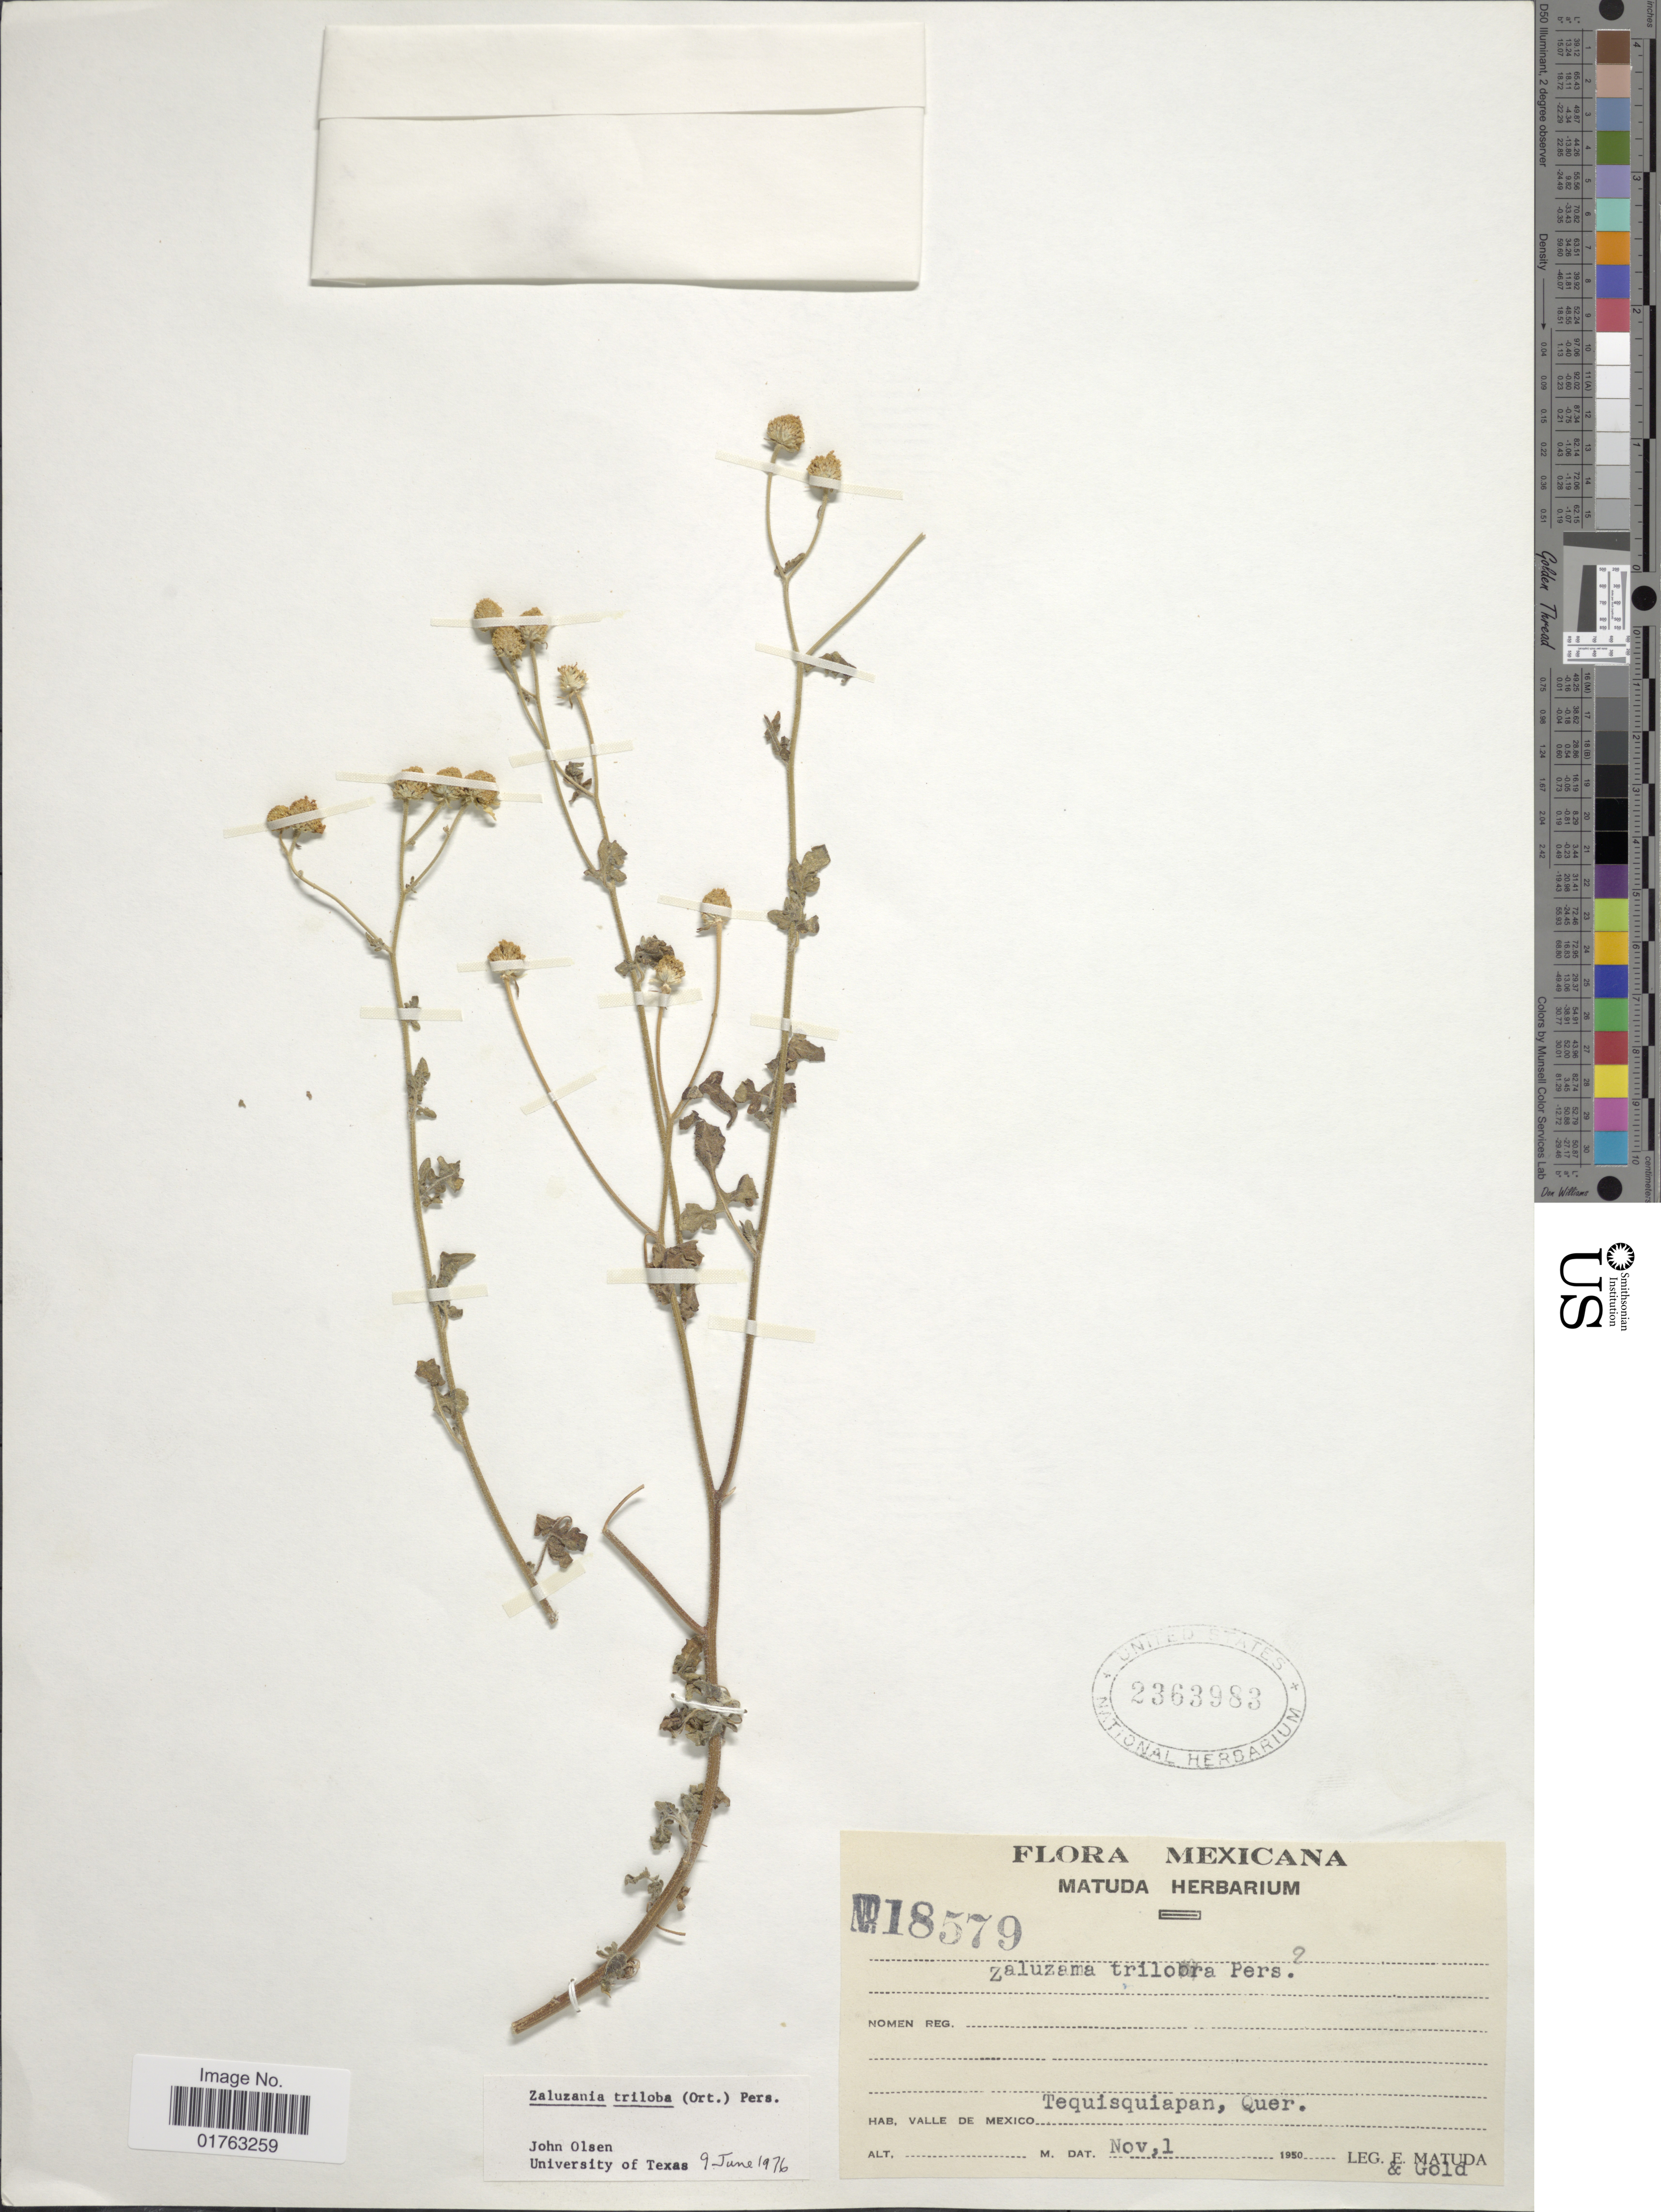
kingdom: Plantae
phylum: Tracheophyta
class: Magnoliopsida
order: Asterales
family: Asteraceae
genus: Zaluzania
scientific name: Zaluzania triloba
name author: (Ortega) Pers.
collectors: E. Matuda & -. Gold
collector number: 18579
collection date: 1950-11-01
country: Mexico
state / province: Querétaro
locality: Valle de Mexico, Tequisquiapan, Quer.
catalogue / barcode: US 2363983